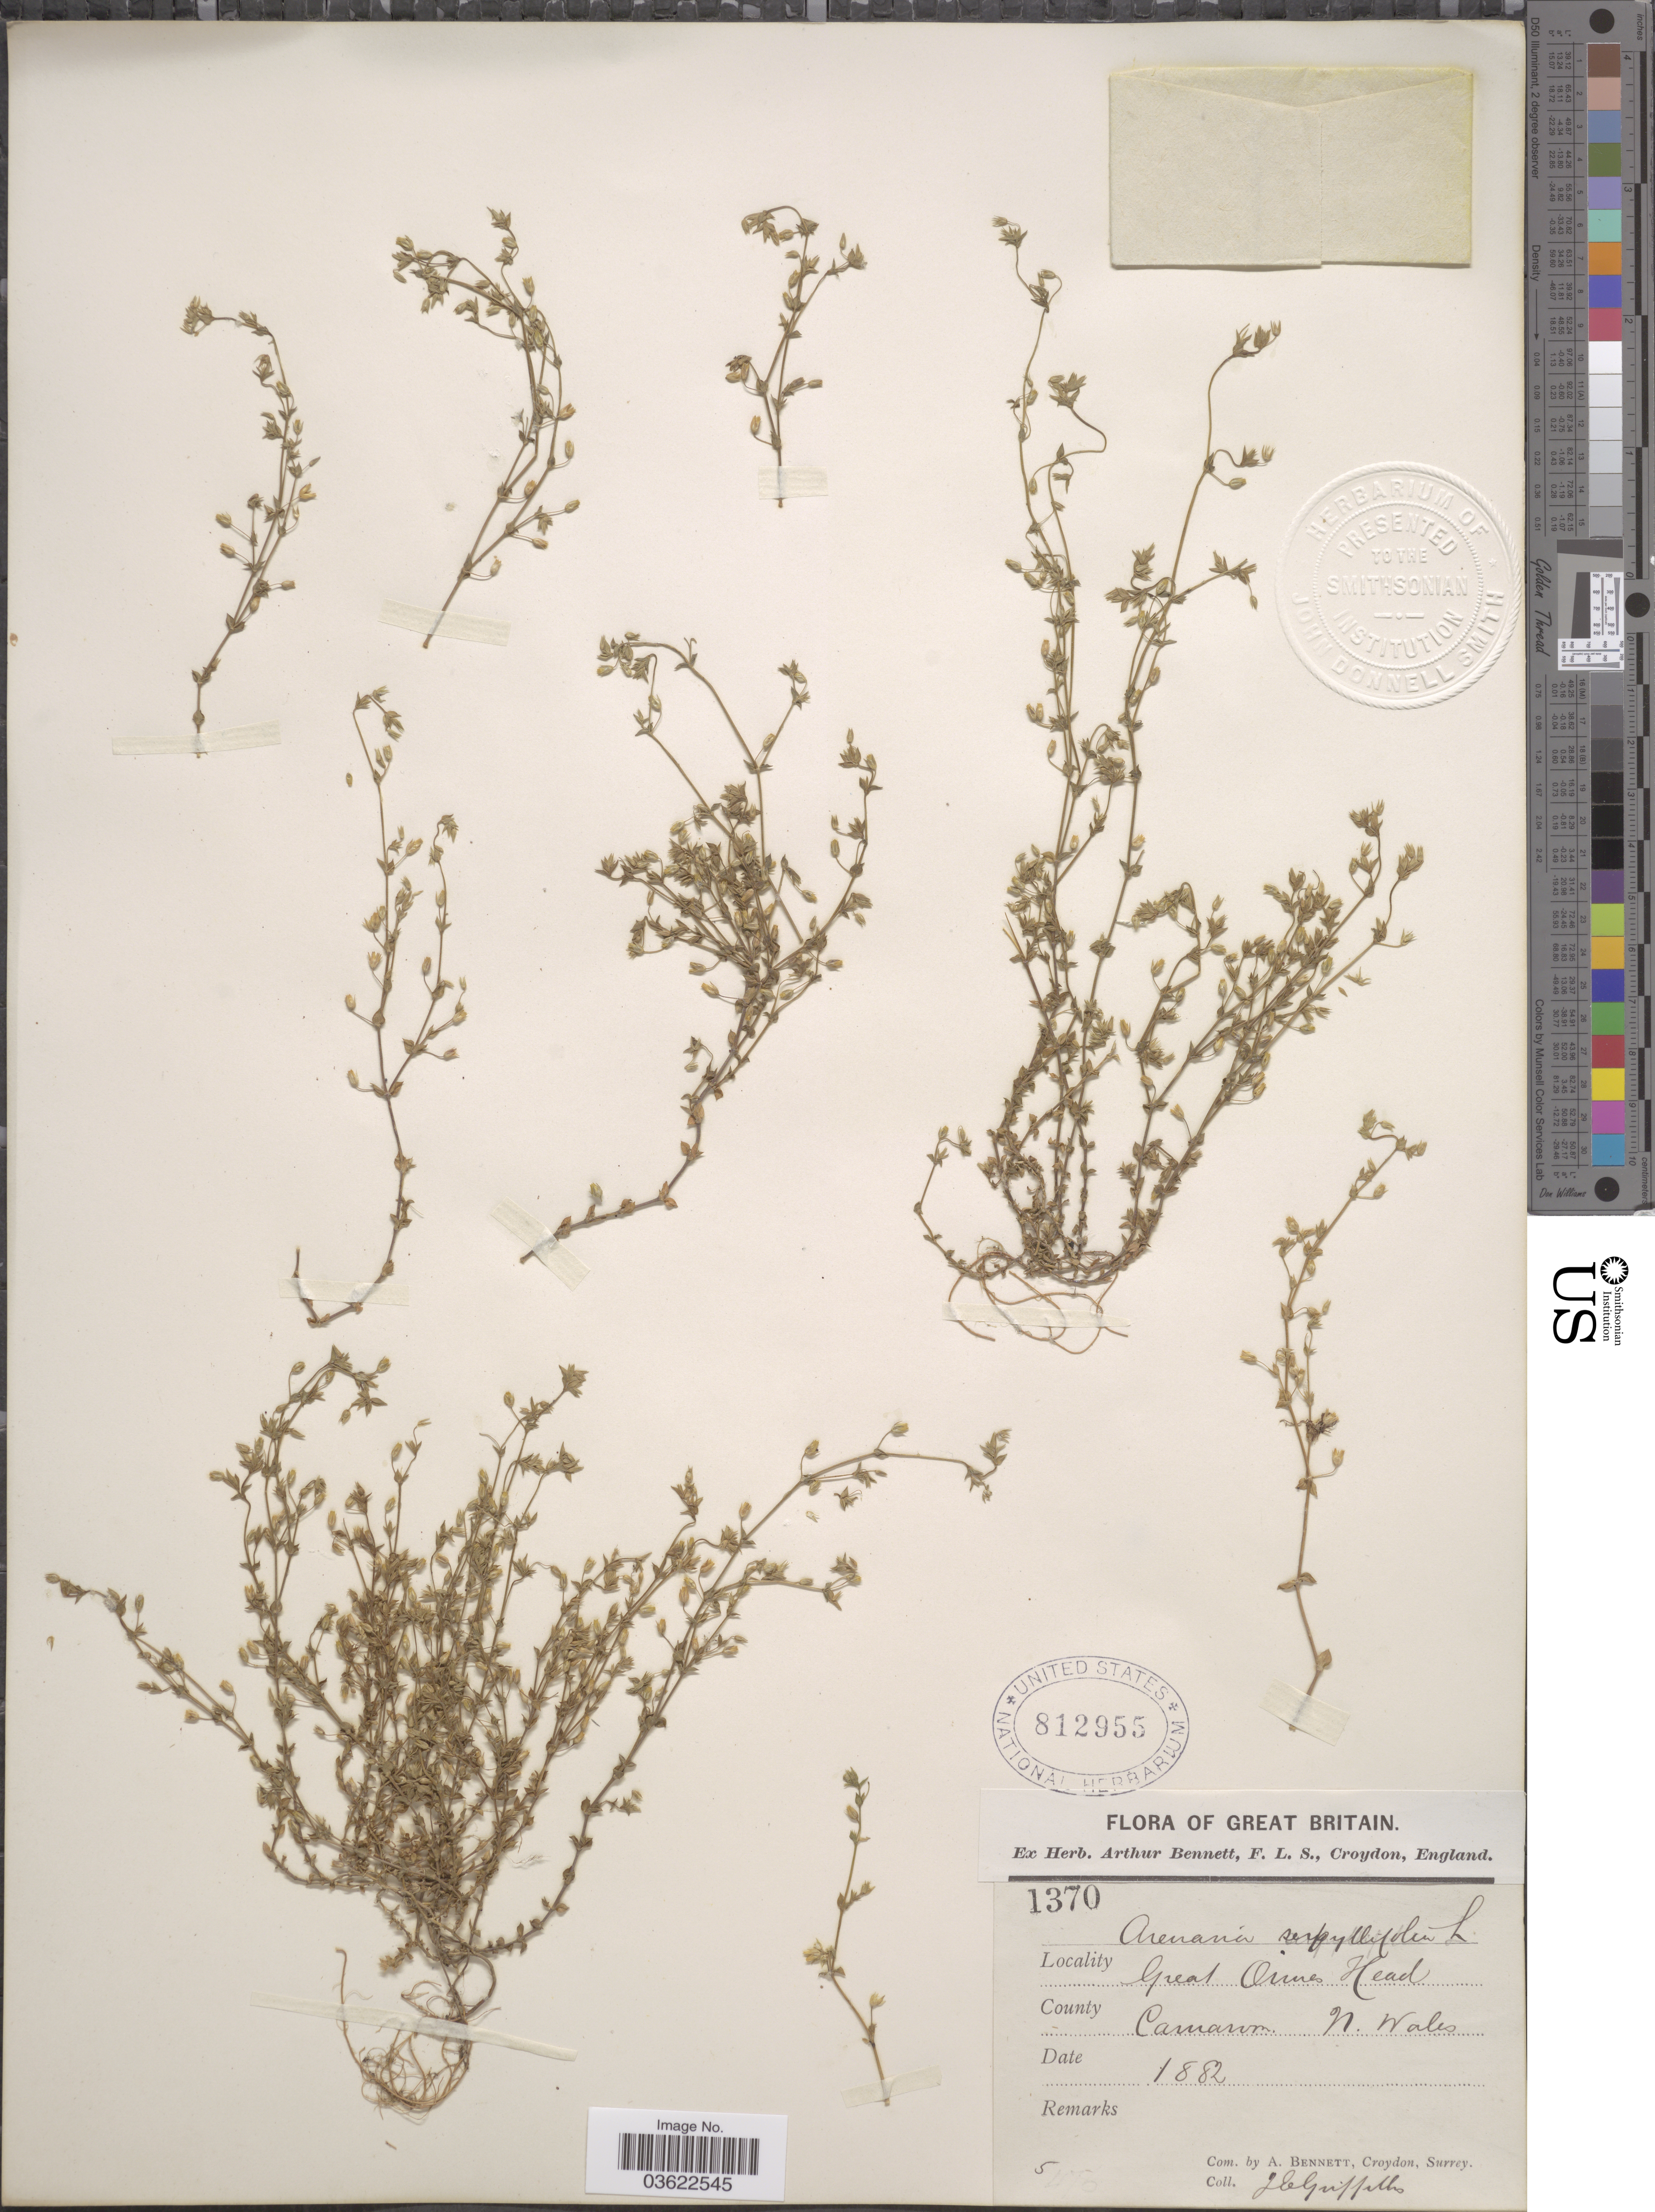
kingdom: Plantae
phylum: Tracheophyta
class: Magnoliopsida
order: Caryophyllales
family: Caryophyllaceae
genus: Arenaria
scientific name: Arenaria serpyllifolia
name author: L.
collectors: J. Griffiths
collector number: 1370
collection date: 1882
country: United Kingdom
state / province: Wales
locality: Great Ormes Head. County Camaron (Conwy). N. Wales.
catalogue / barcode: US 812955